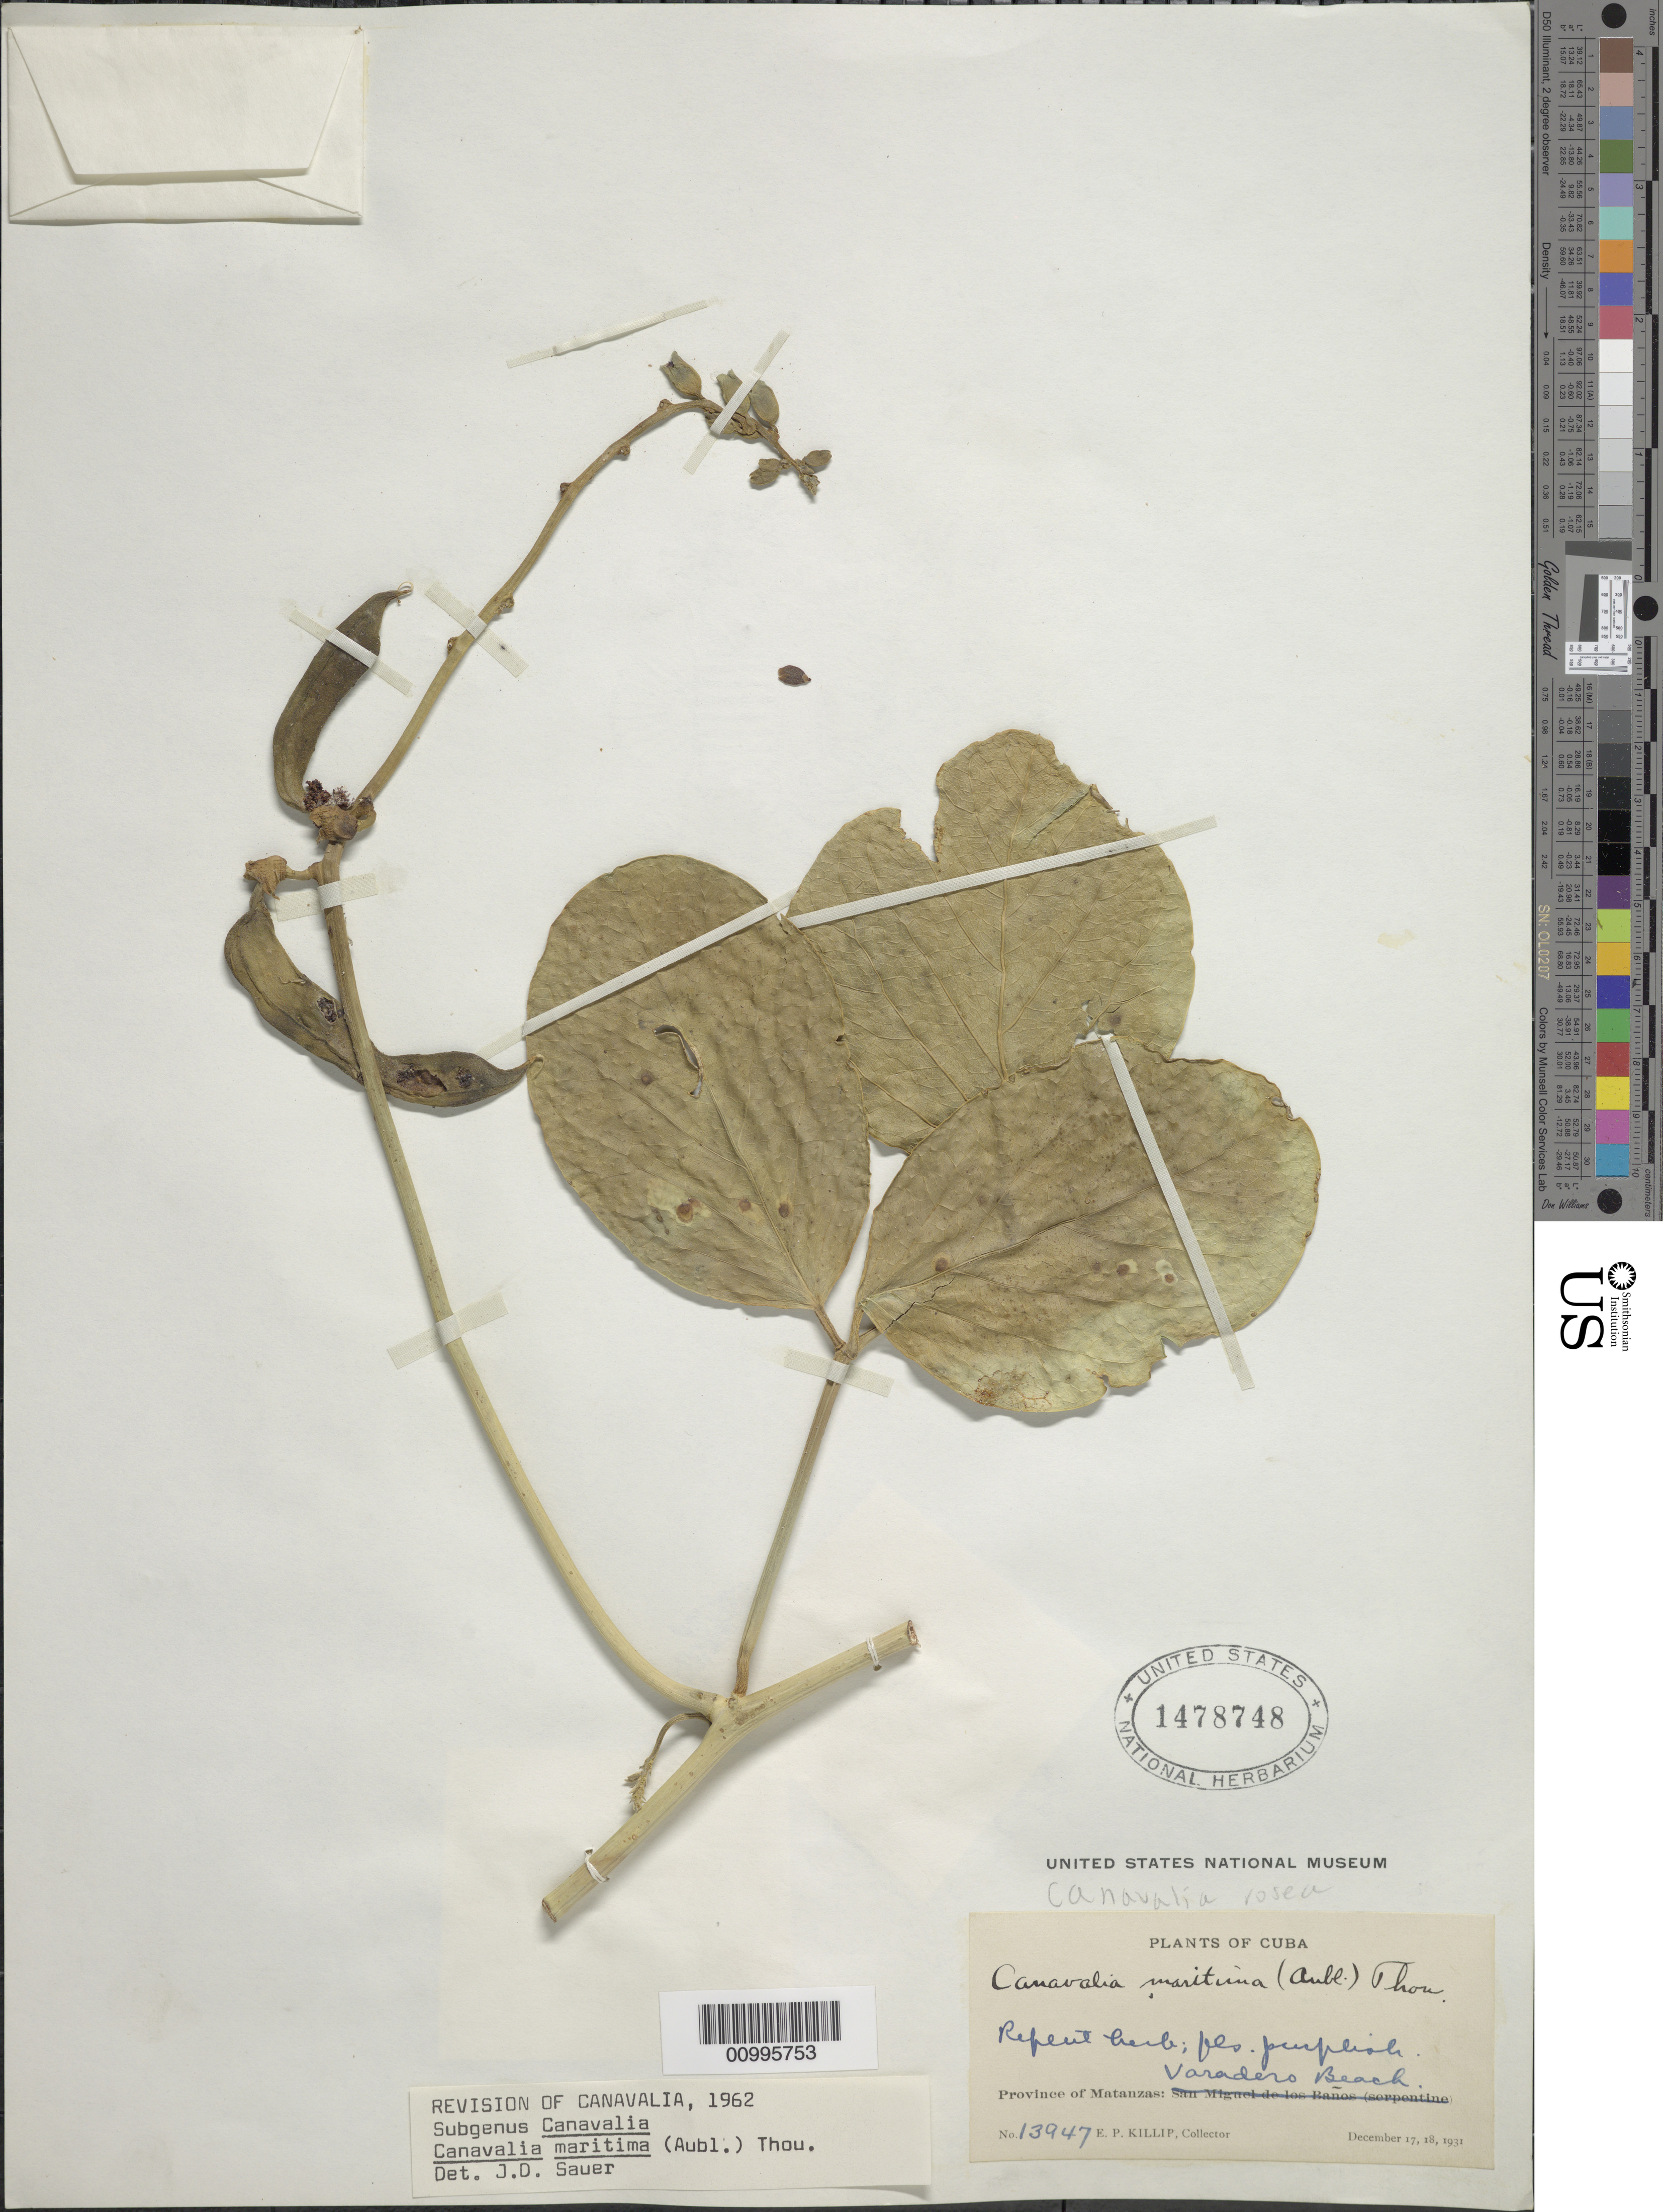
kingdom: Plantae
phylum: Tracheophyta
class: Magnoliopsida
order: Fabales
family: Fabaceae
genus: Canavalia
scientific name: Canavalia rosea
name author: (Sw.) DC.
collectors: E. P. Killip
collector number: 13947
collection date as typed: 17 Dec 1931 and 18 Dec 1931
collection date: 1931-12-17,1931-12-18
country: Cuba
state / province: Matanzas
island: Cuba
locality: Varadero beach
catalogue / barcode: US 1478748